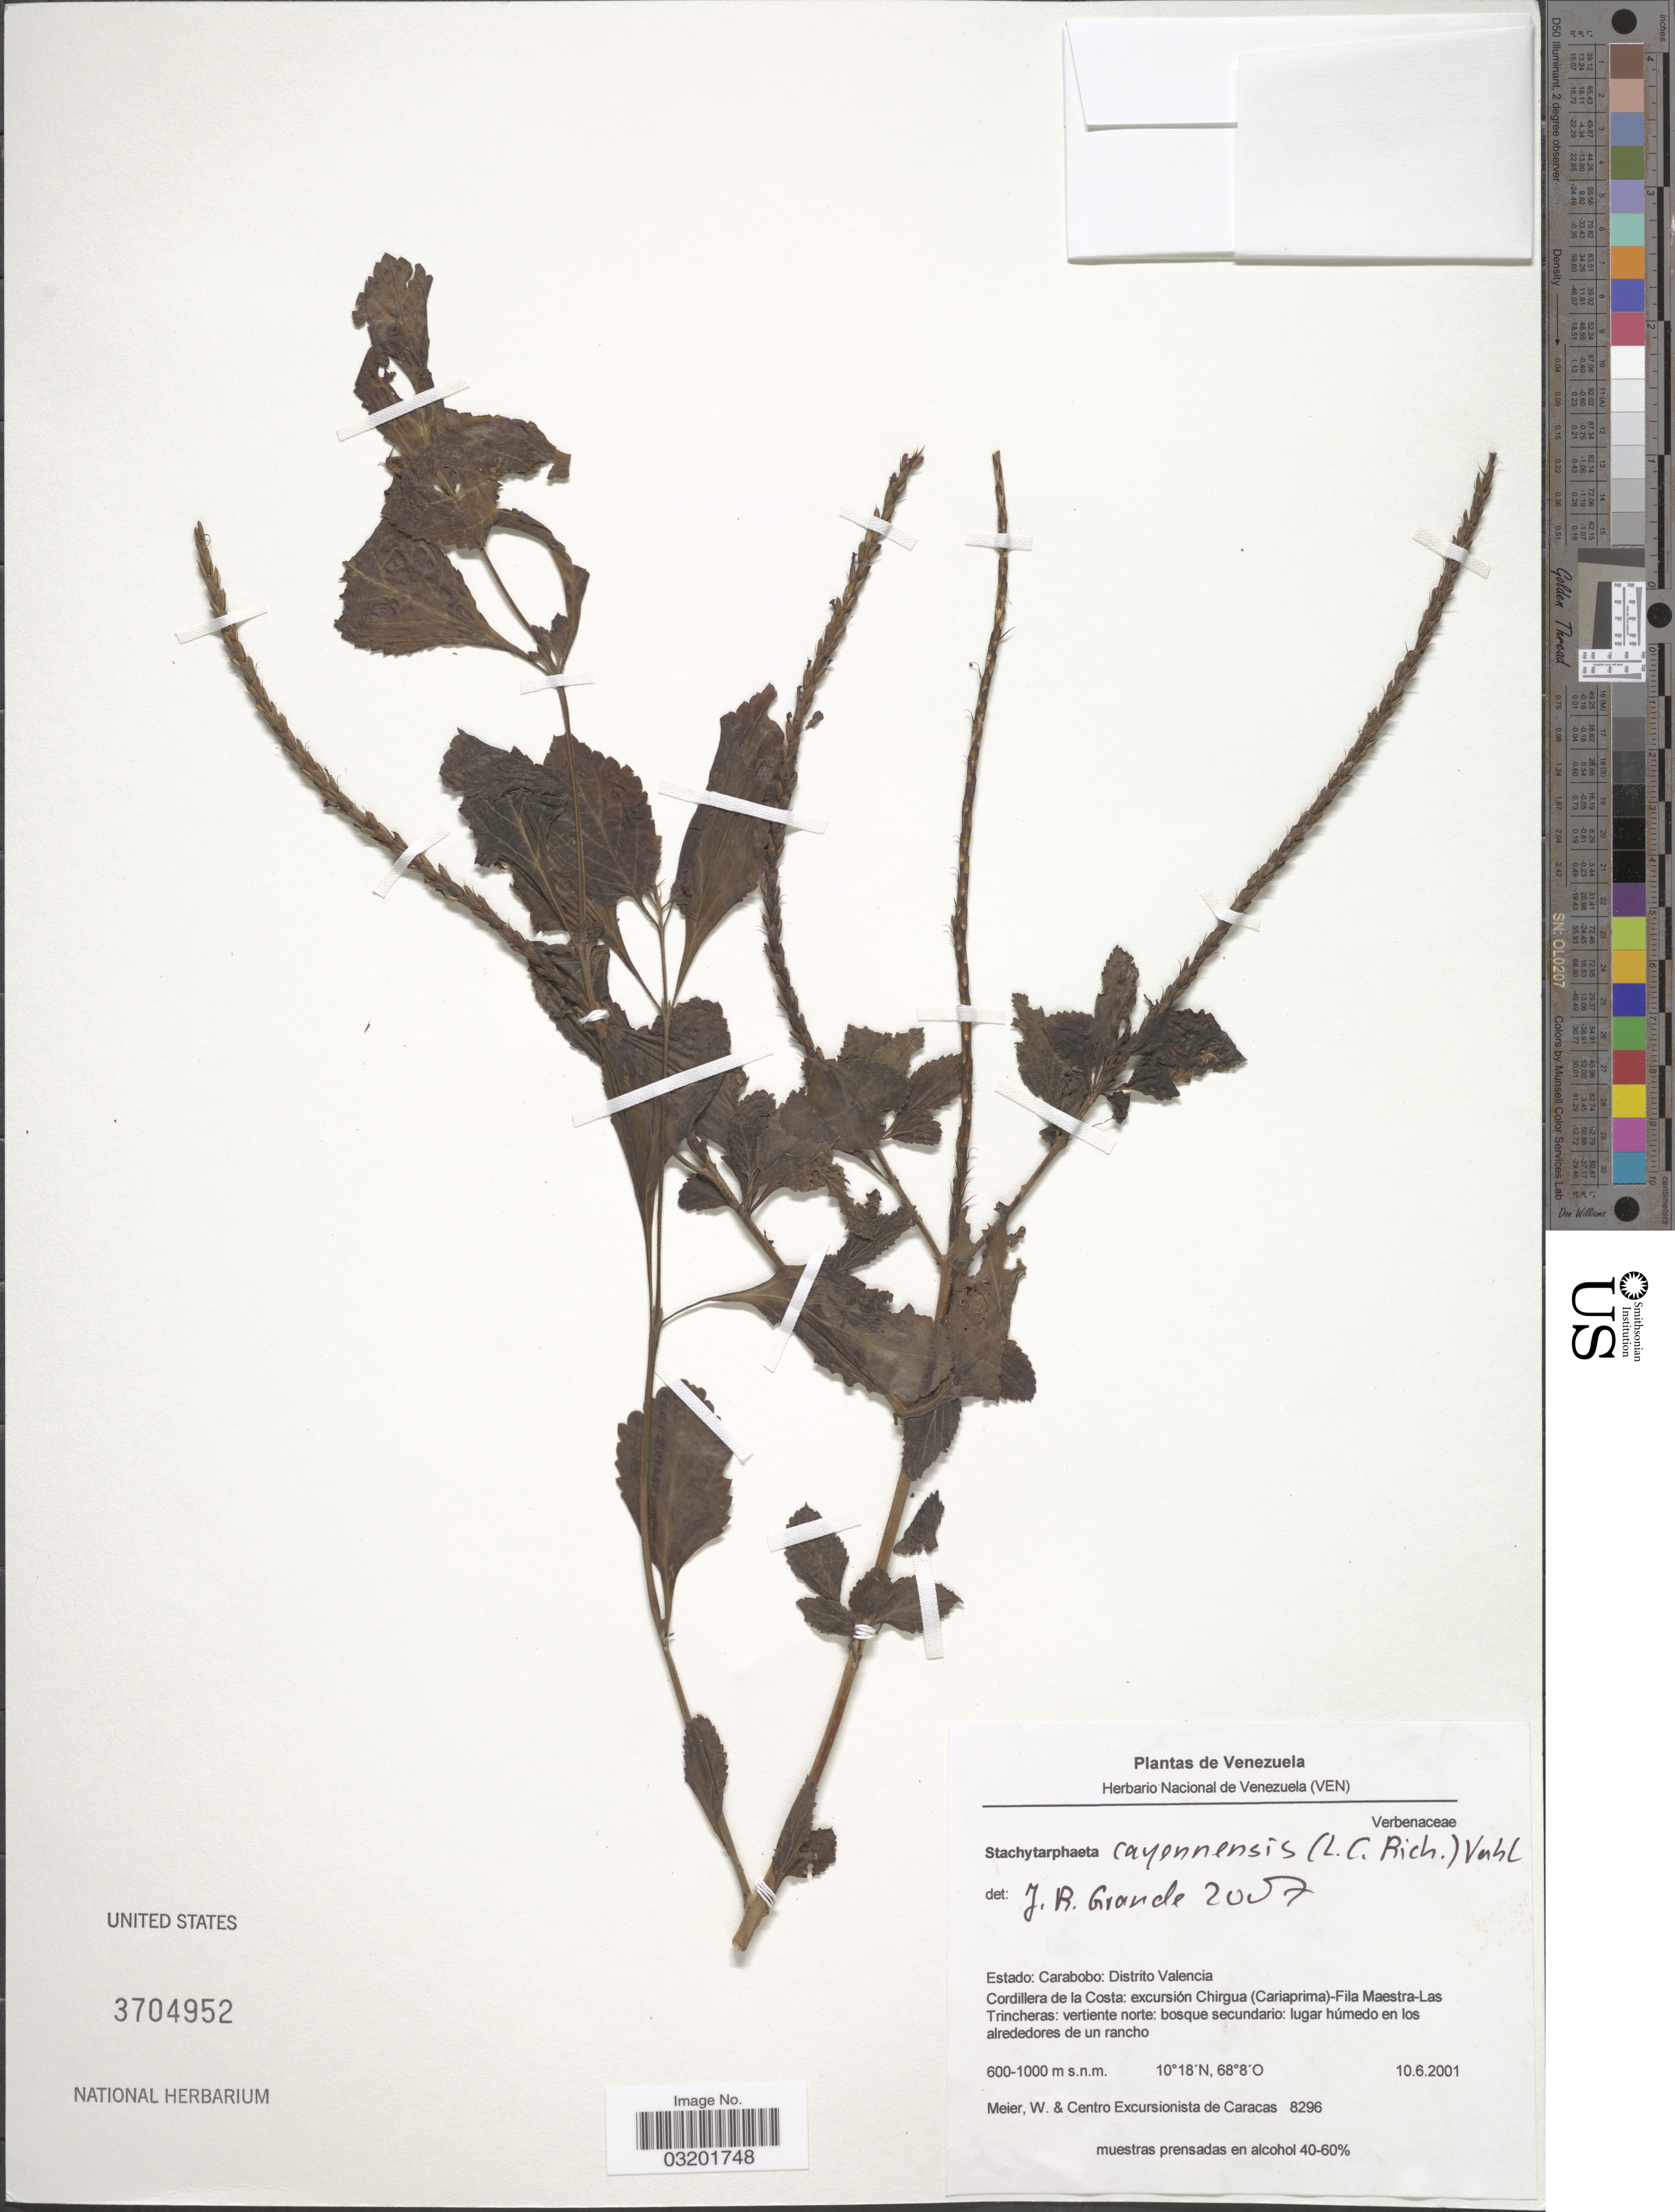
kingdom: Plantae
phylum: Tracheophyta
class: Magnoliopsida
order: Lamiales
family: Verbenaceae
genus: Stachytarpheta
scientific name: Stachytarpheta cayennensis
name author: (Rich.) Vahl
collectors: W. Meier & Centro Excurs. Caracas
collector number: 8296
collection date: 2001-06-10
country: Venezuela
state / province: Carabobo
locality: Distrito Valencia. Cordillera de la Costa: excursión Chirgua (Cariaprima)-Fila Maestra-Las Trincheras: vertiente norte: bosque secundario: lugar húmedo en los alrededores de un rancho.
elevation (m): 600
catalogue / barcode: US 3704952